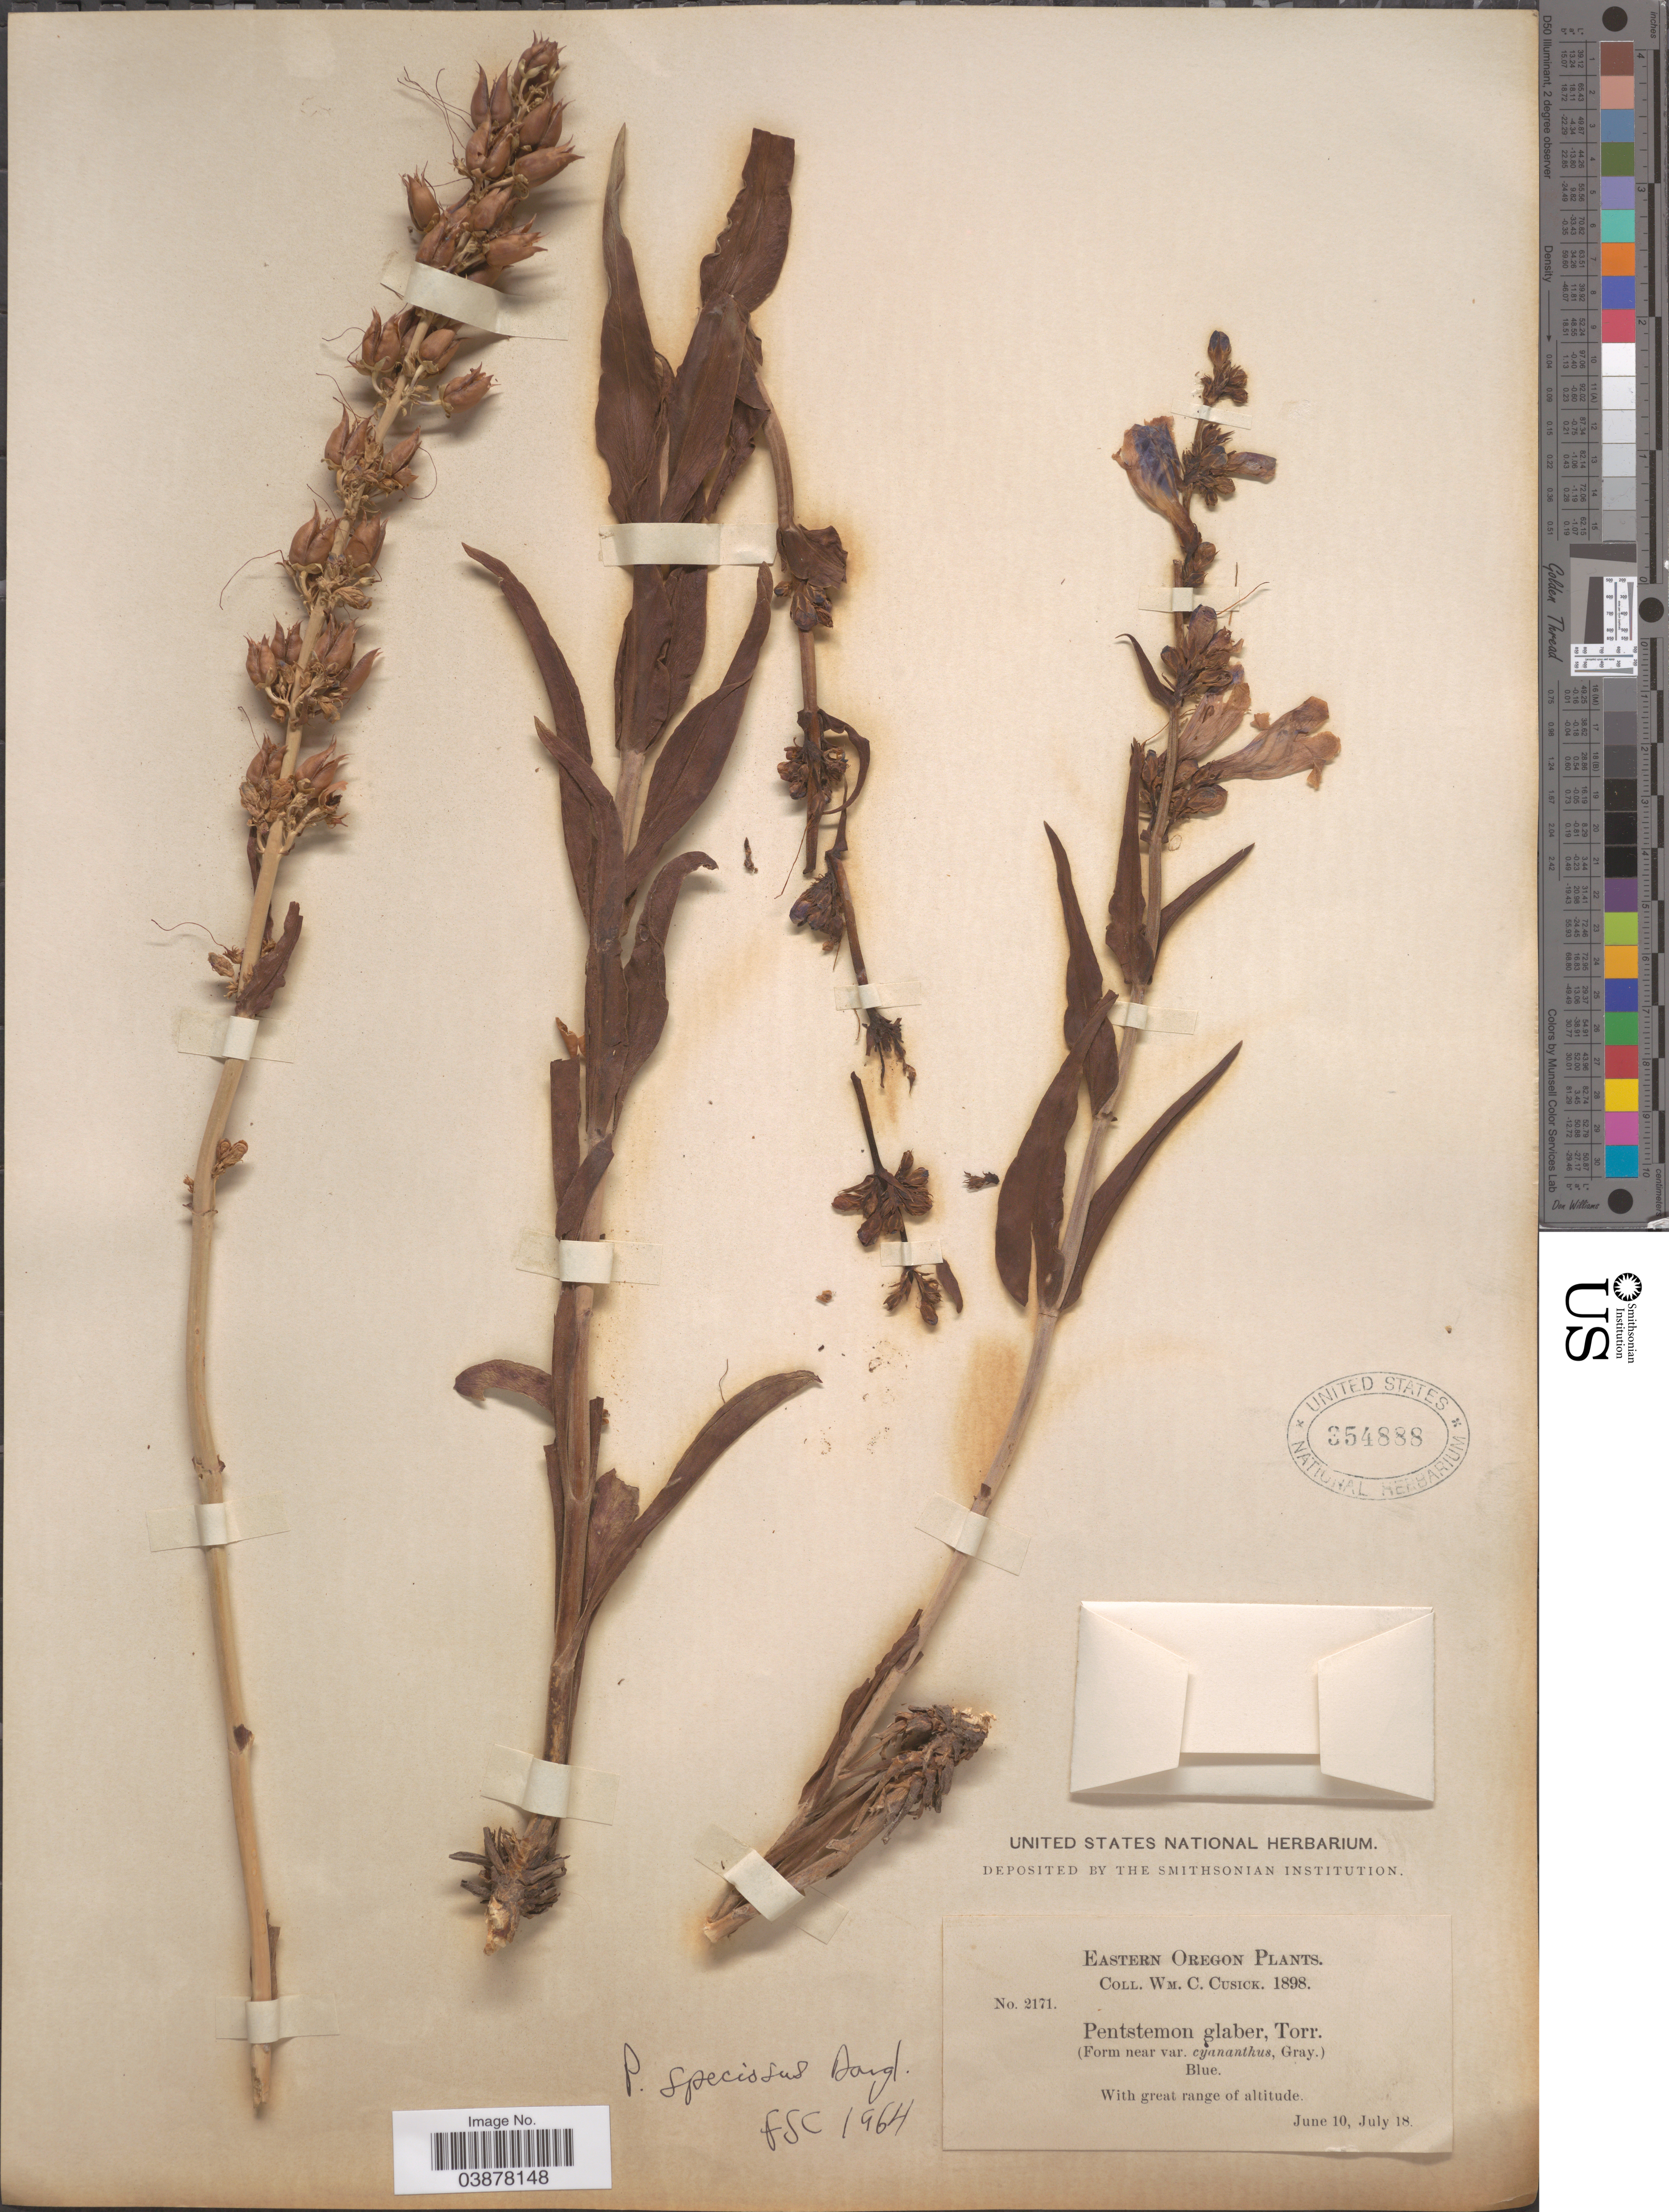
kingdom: Plantae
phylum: Tracheophyta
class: Magnoliopsida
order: Lamiales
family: Plantaginaceae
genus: Penstemon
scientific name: Penstemon speciosus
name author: Douglas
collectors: W. C. Cusick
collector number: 2171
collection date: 1898-06-10/1898-07-18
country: United States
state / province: Oregon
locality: Eastern Oregon.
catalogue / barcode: US 354888